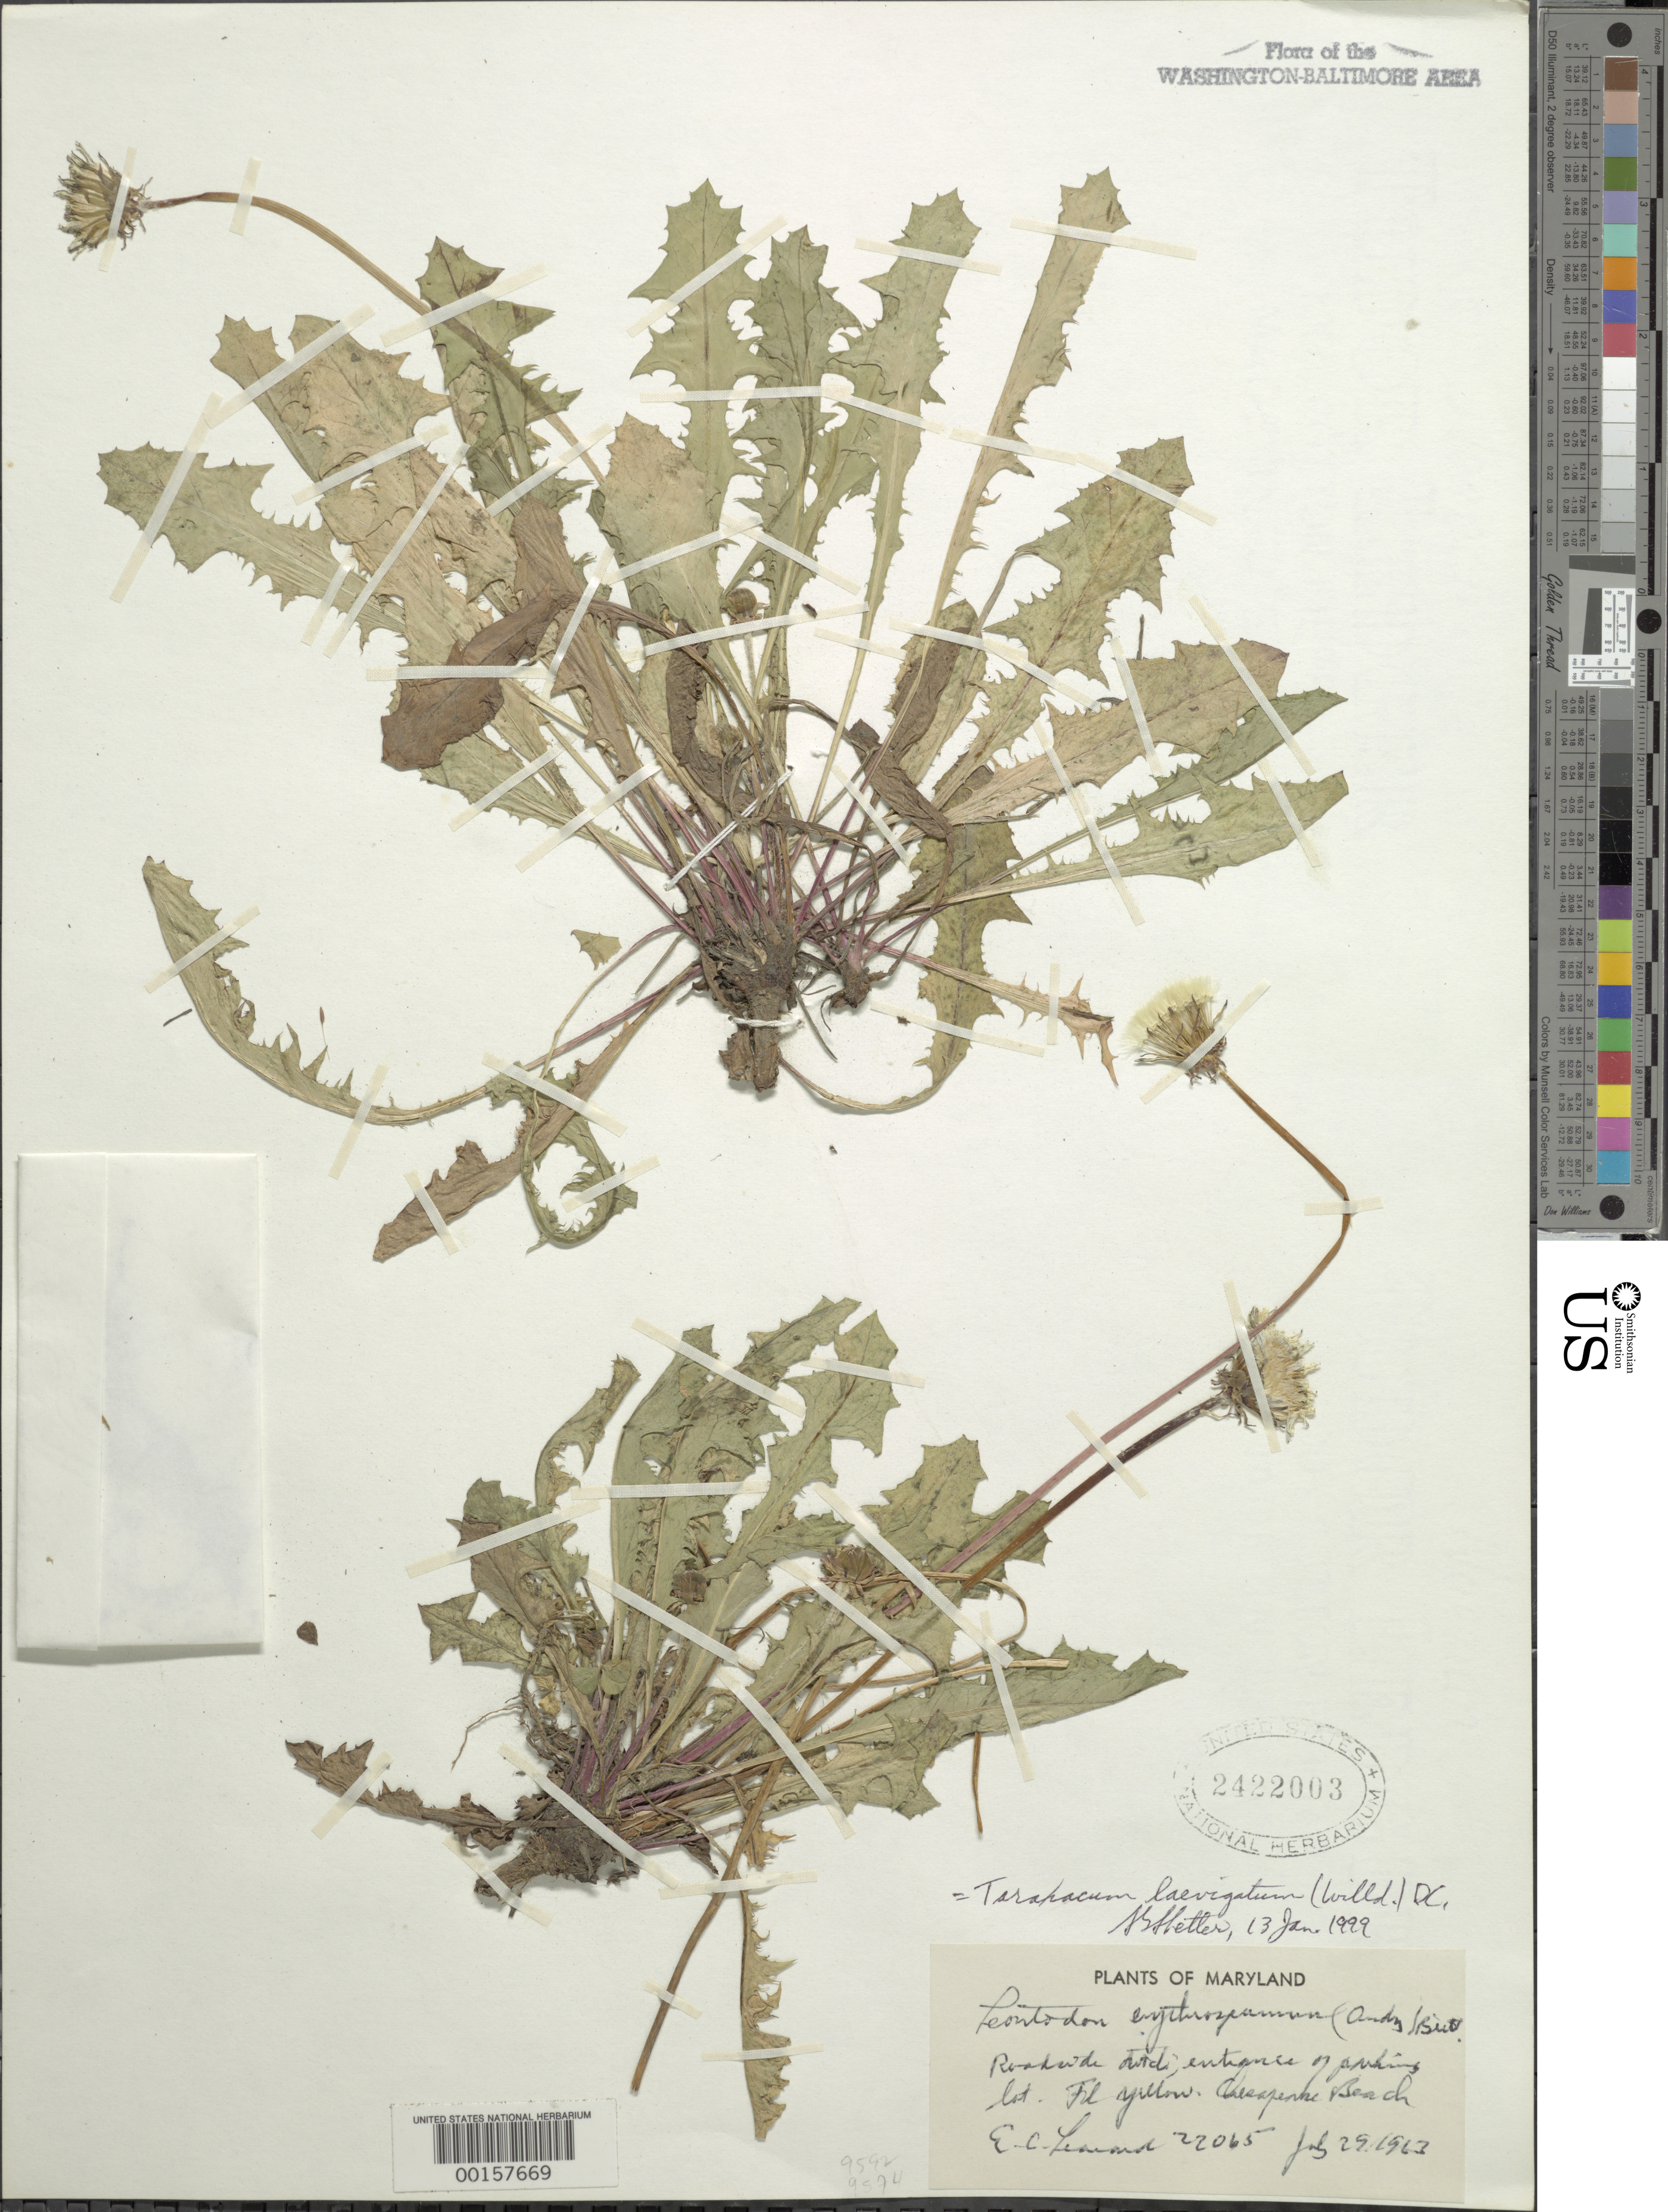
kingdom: Plantae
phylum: Tracheophyta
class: Magnoliopsida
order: Asterales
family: Asteraceae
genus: Taraxacum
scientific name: Taraxacum erythrospermum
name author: Andrz. ex Besser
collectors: E. C. Leonard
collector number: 22065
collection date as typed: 29 Jul 1963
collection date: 1963-07-29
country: United States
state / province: Maryland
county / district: Calvert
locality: Chesapeake Beach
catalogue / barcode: US 2422003